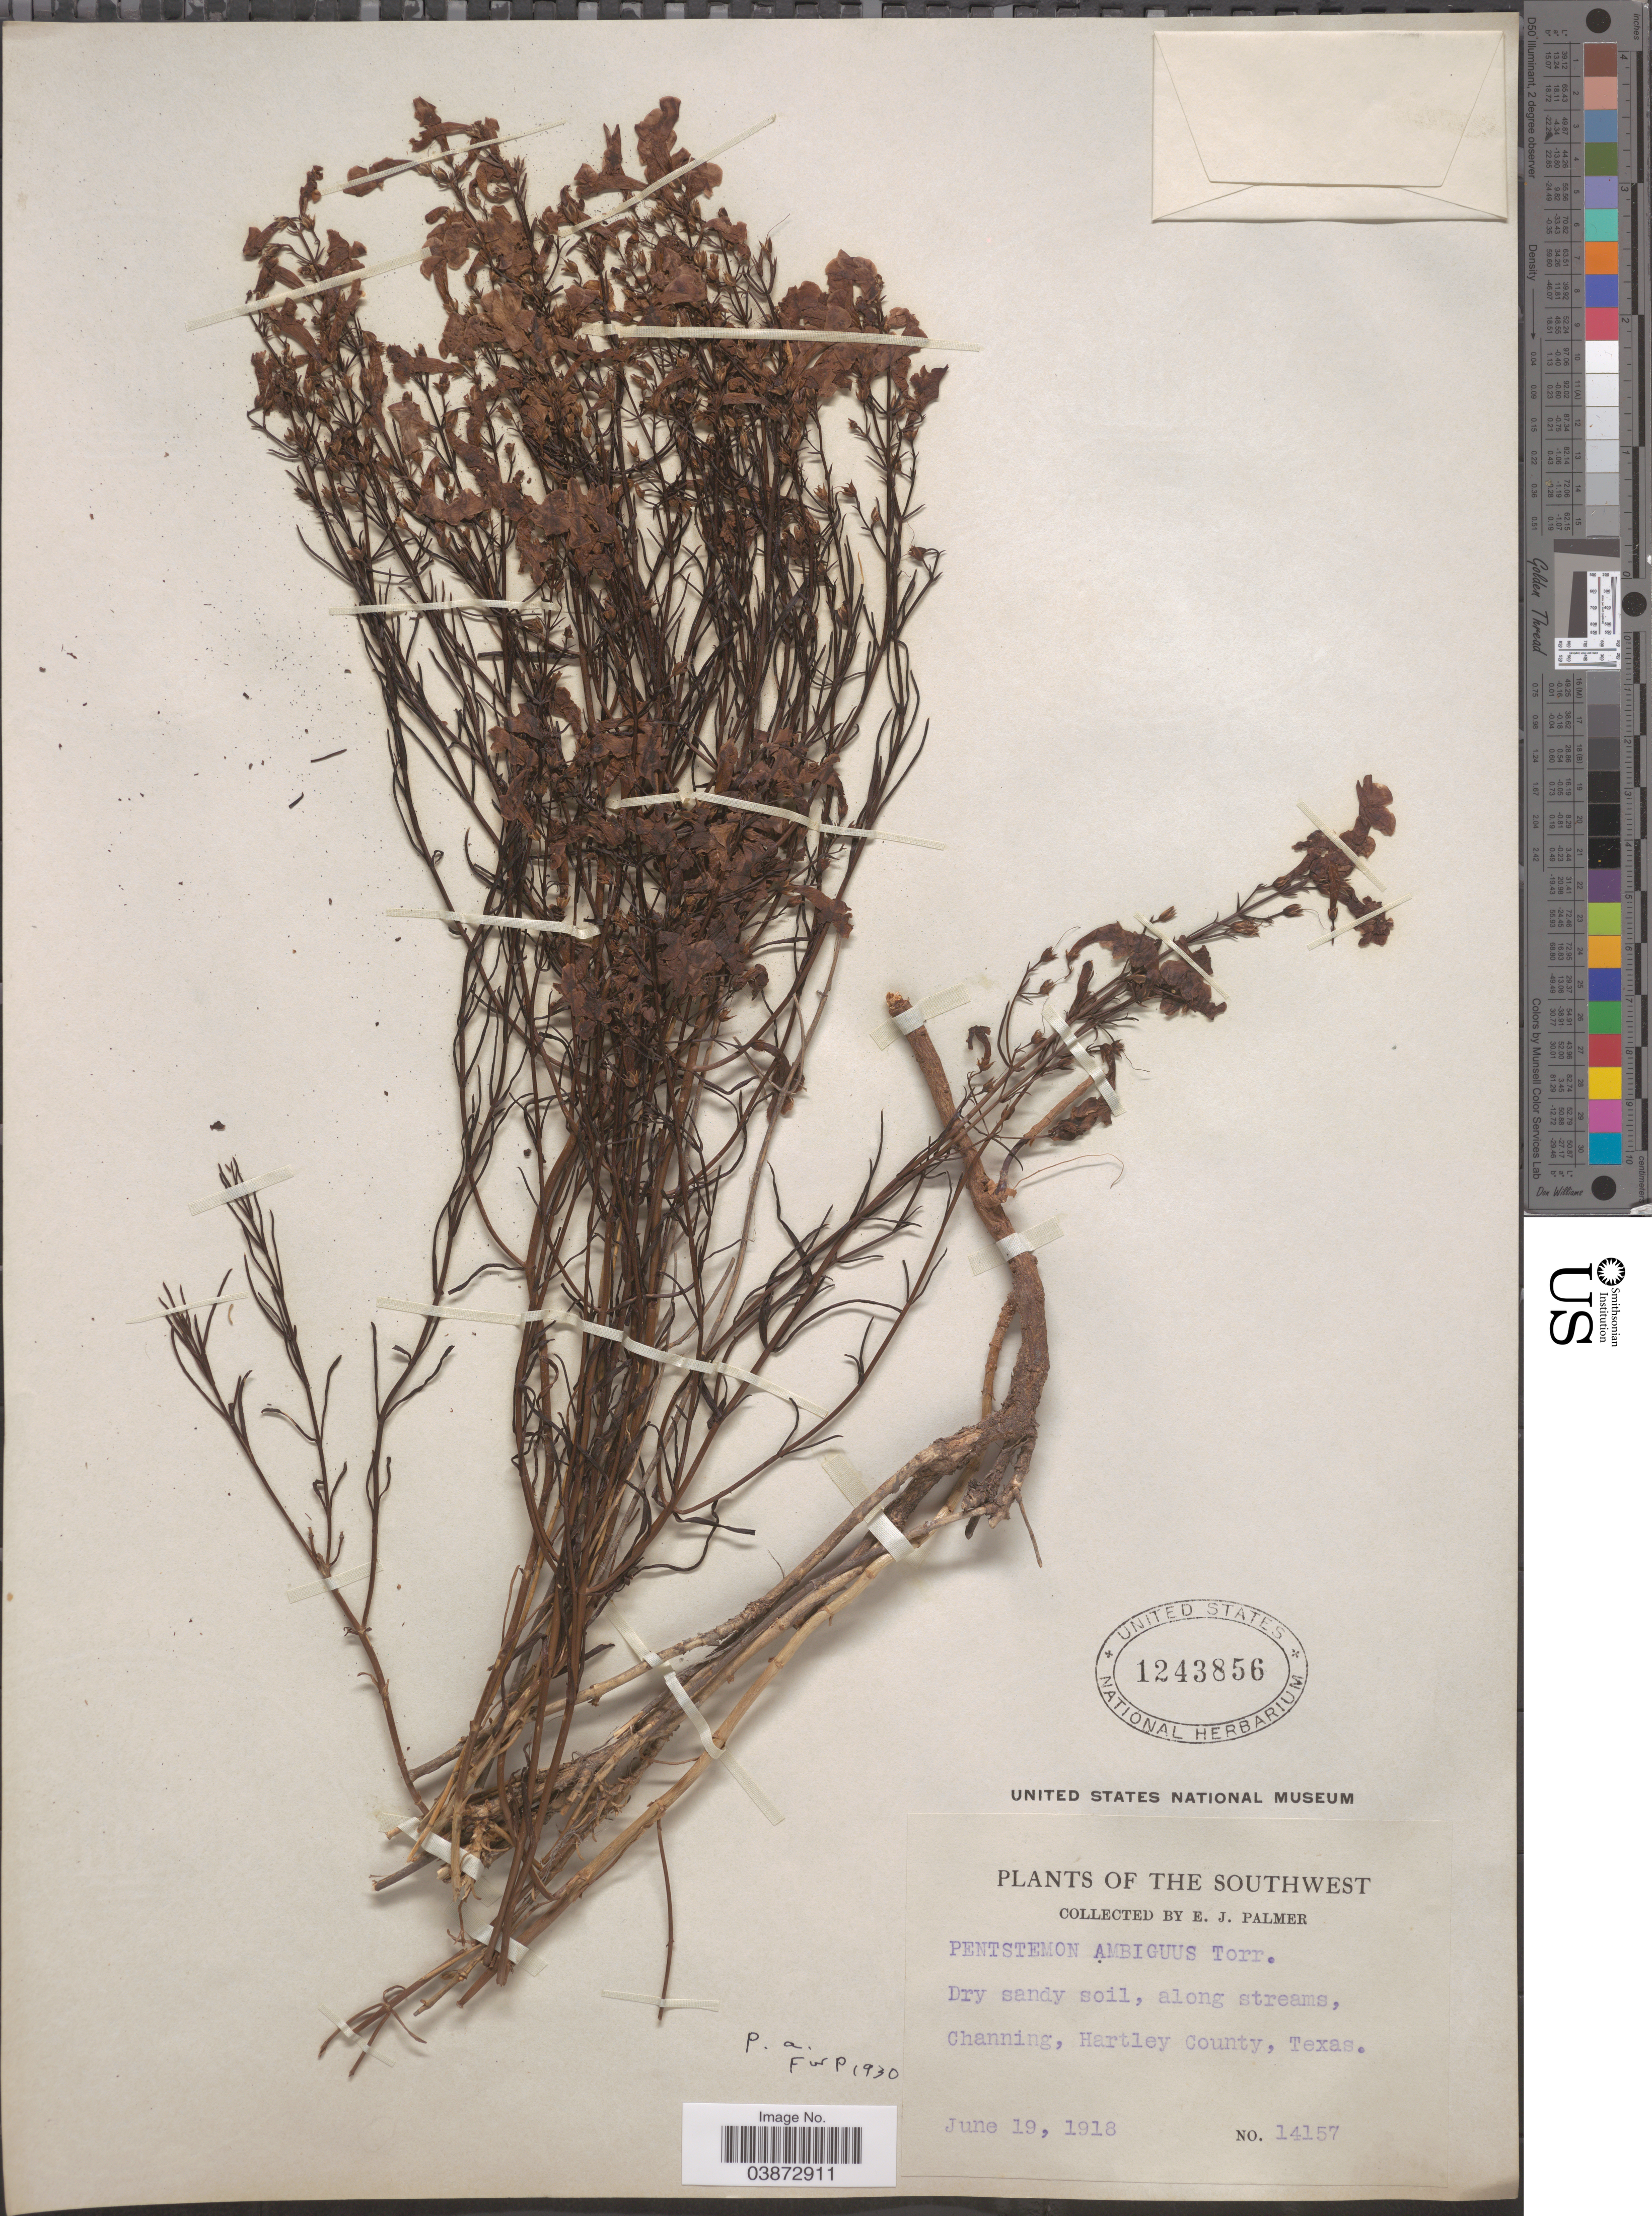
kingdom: Plantae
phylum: Tracheophyta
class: Magnoliopsida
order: Lamiales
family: Plantaginaceae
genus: Penstemon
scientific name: Penstemon ambiguus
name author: Torr.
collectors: E. J. Palmer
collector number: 14157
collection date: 1918-06-19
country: United States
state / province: Texas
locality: Southwest. Along streams, Channing, Hartley County.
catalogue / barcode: US 1243856